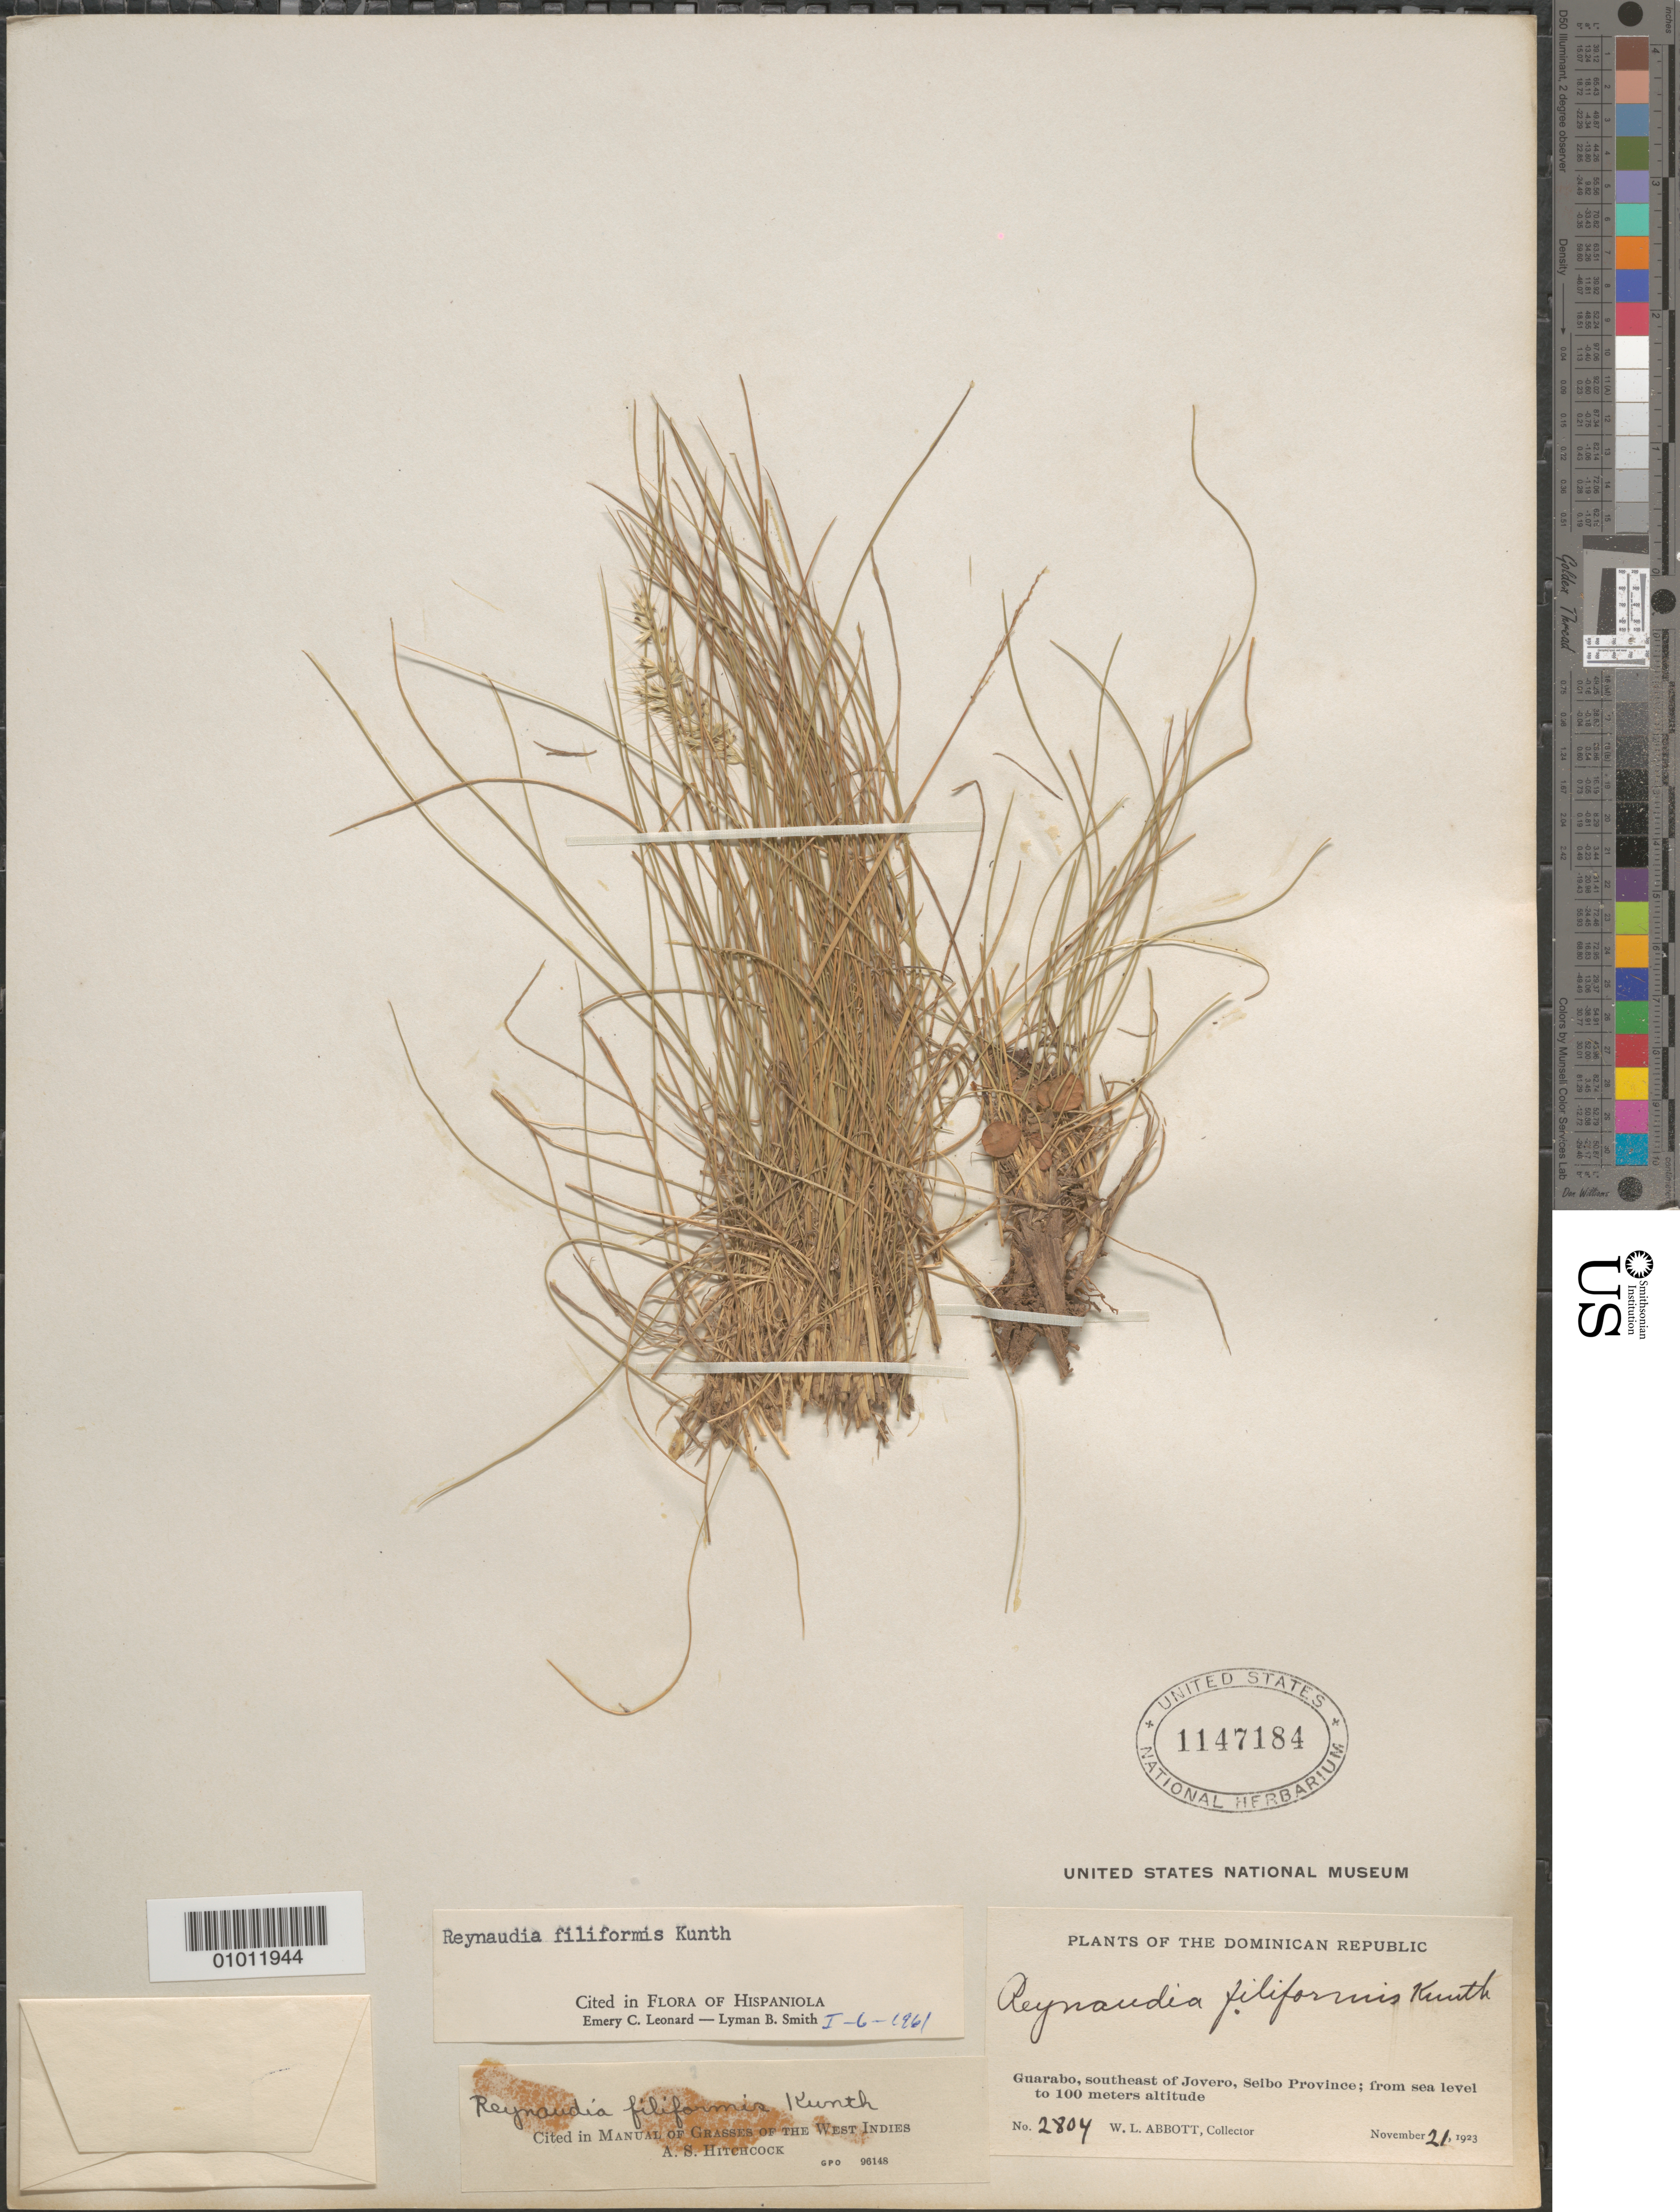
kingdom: Plantae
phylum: Tracheophyta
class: Liliopsida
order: Poales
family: Poaceae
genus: Reynaudia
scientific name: Reynaudia filiformis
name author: (Spreng. ex Schult.) Kunth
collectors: W. L. Abbott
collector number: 2804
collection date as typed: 21 Nov 1923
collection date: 1923-11-21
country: Dominican Republic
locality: Gurabo, SE of Jovero, Seibo prov.;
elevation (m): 0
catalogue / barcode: US 1147184